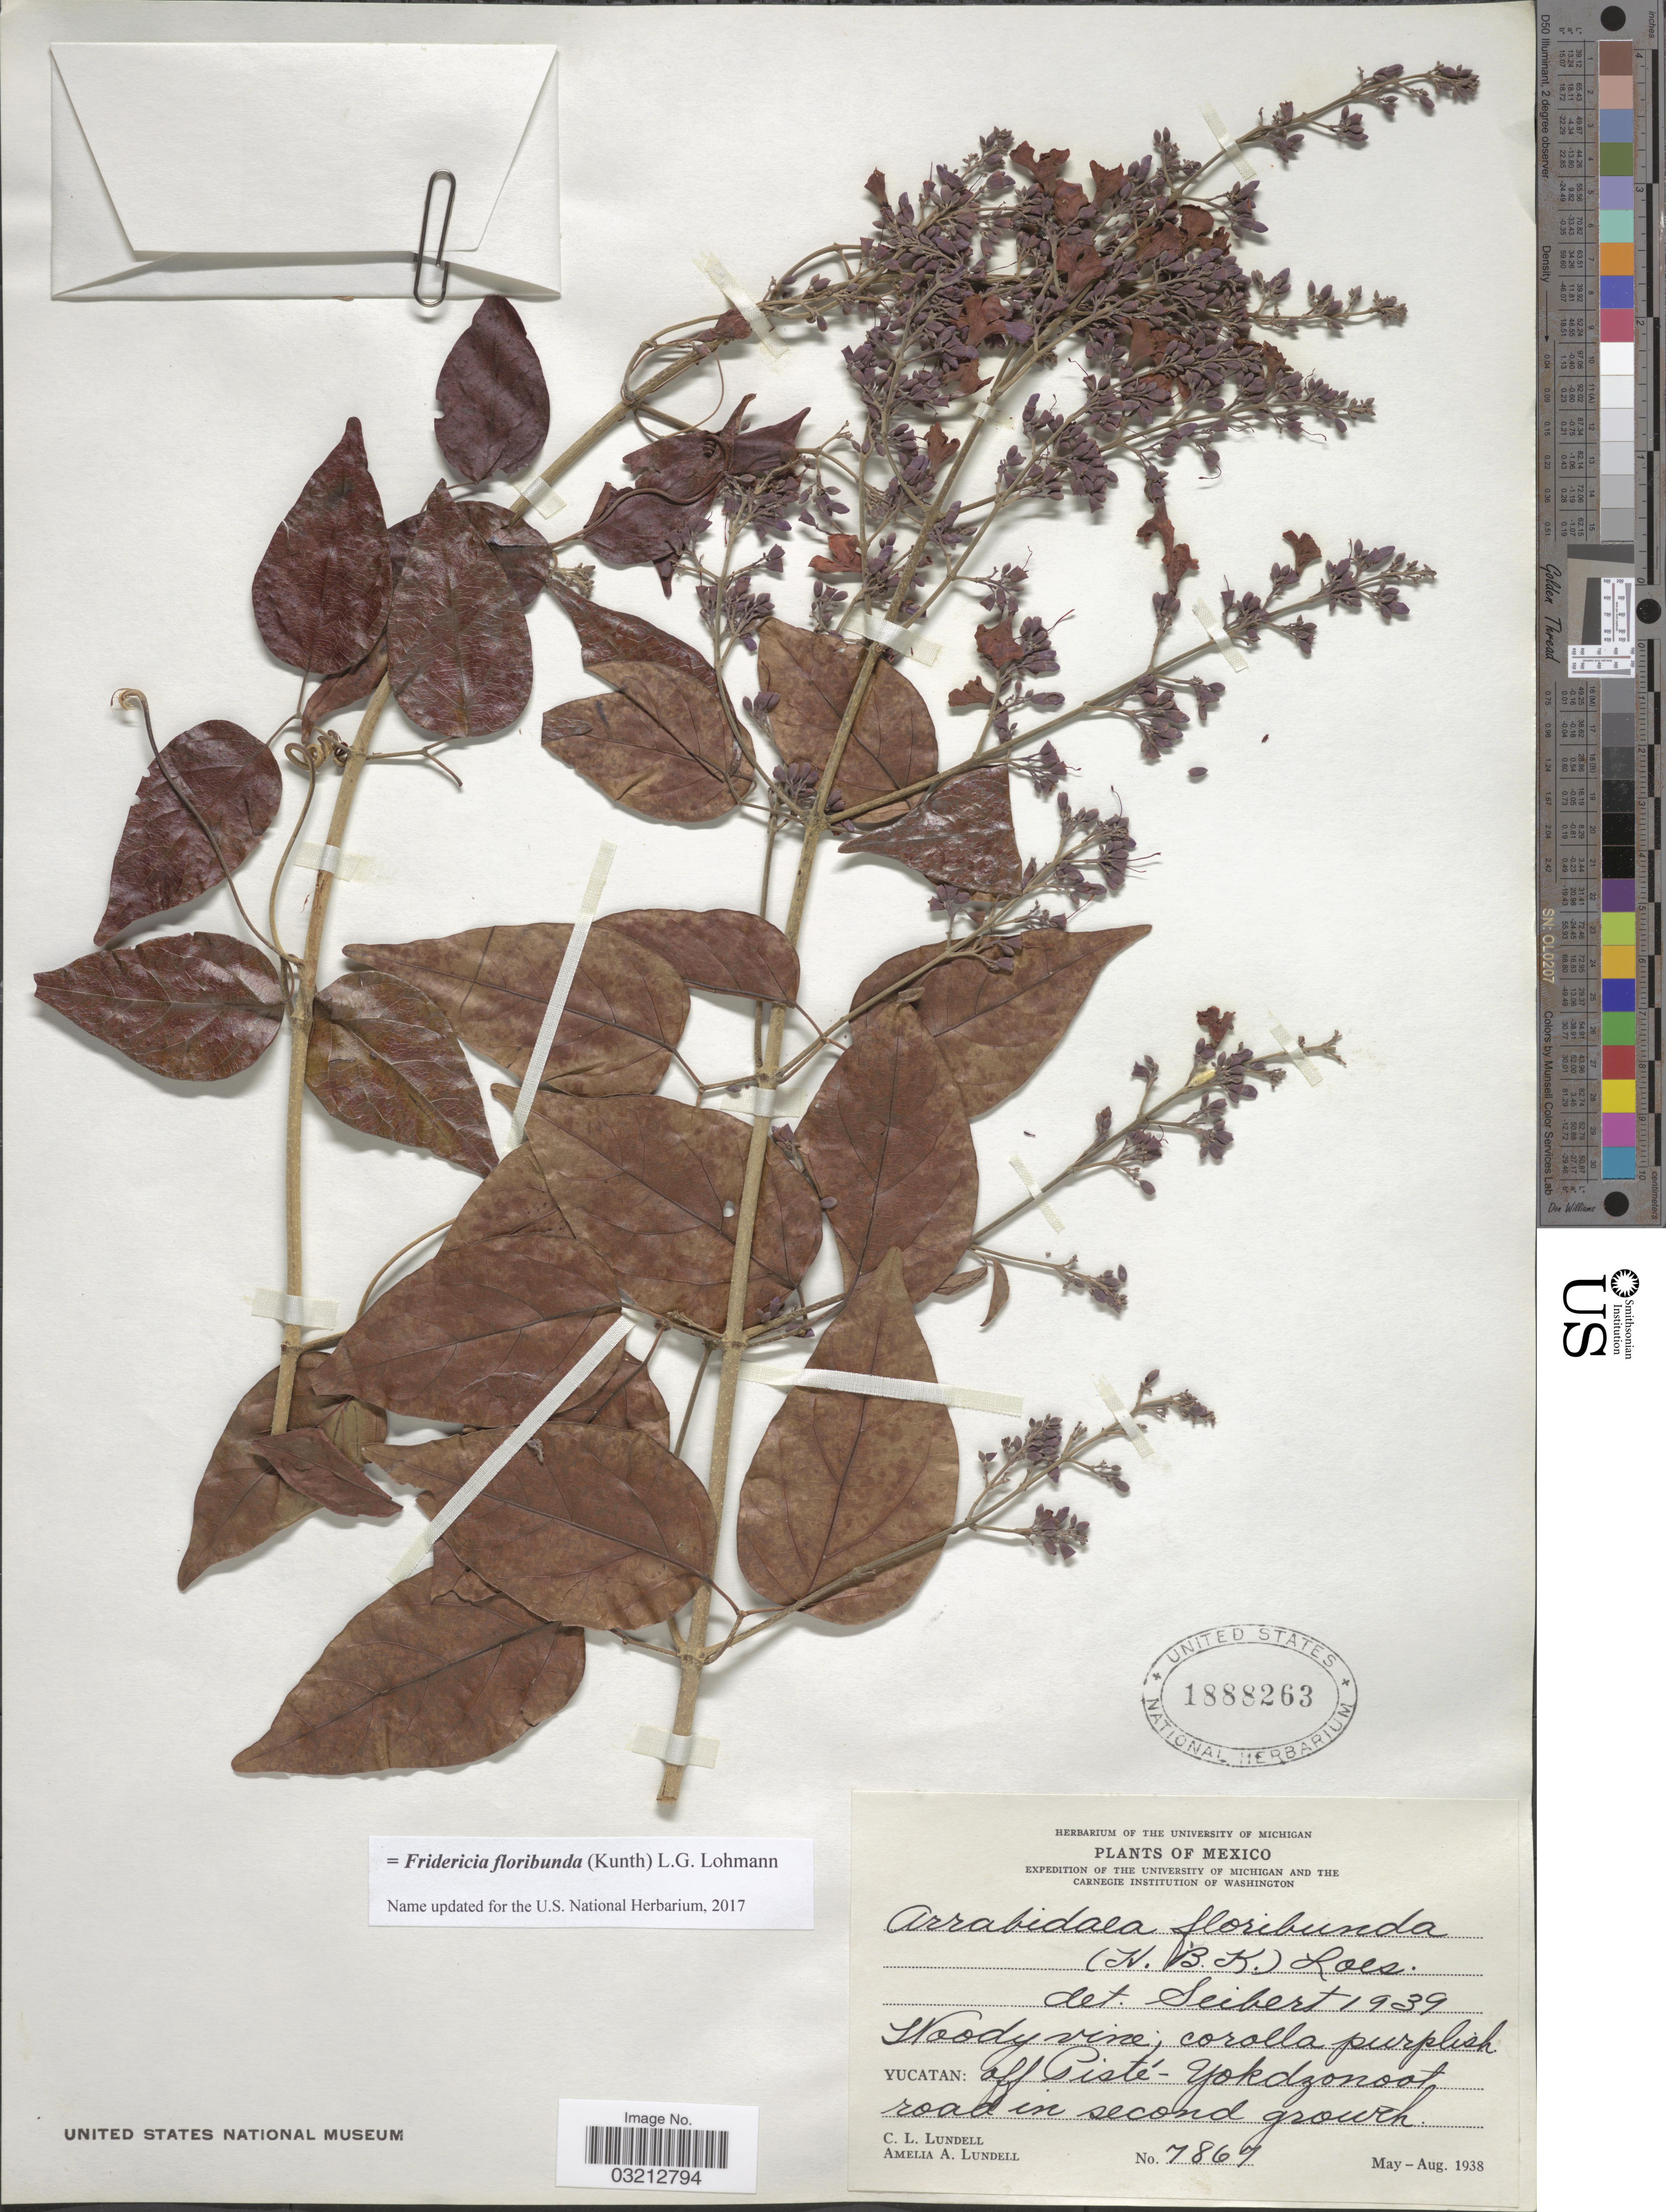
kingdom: Plantae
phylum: Tracheophyta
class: Magnoliopsida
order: Lamiales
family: Bignoniaceae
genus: Fridericia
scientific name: Fridericia floribunda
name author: (Kunth) L.G. Lohmann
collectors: C. L. Lundell & A. A. Lundell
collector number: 7867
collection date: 1938-05/1938-08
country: Mexico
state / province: Yucatán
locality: Off Pisté-Yokdzonoot road.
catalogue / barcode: US 1888263